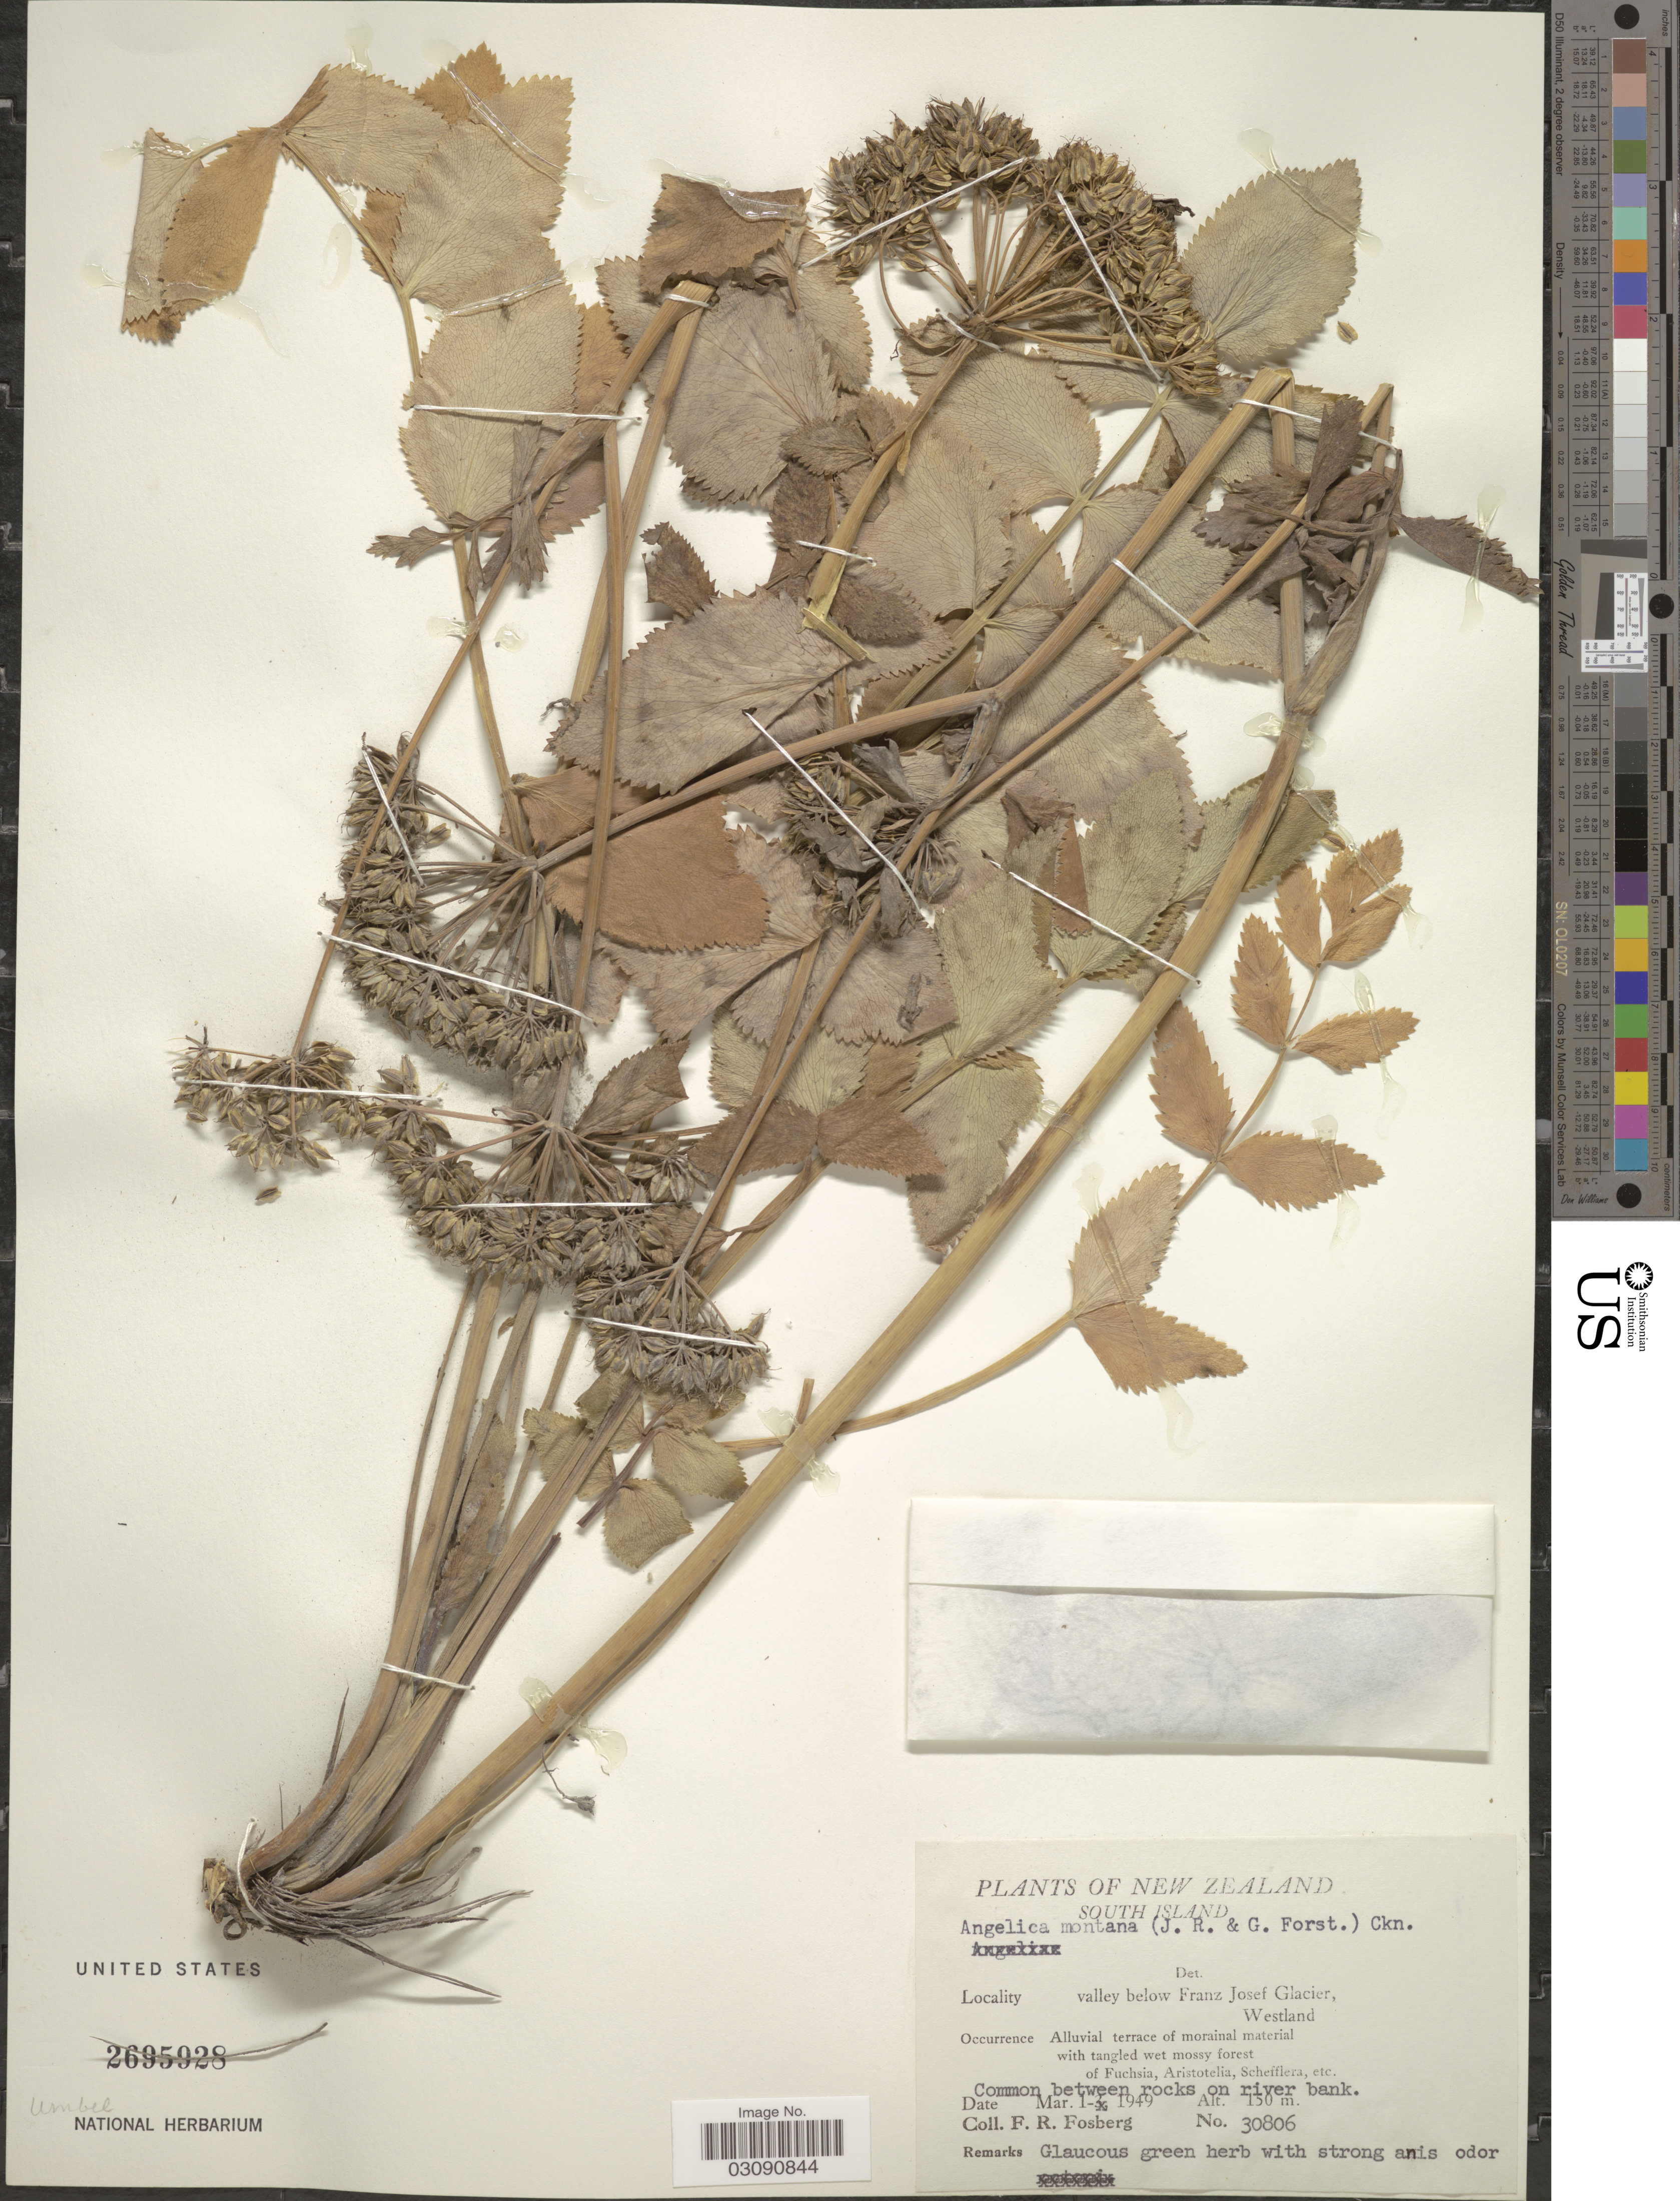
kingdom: Plantae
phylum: Tracheophyta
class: Magnoliopsida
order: Apiales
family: Apiaceae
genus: Angelica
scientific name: Angelica miqueliana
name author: Maxim.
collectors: F. R. Fosberg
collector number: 30806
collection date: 1949-03-01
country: New Zealand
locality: South Island, valley below Franz Josef Glacier, Westland.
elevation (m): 150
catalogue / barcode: US 2695928